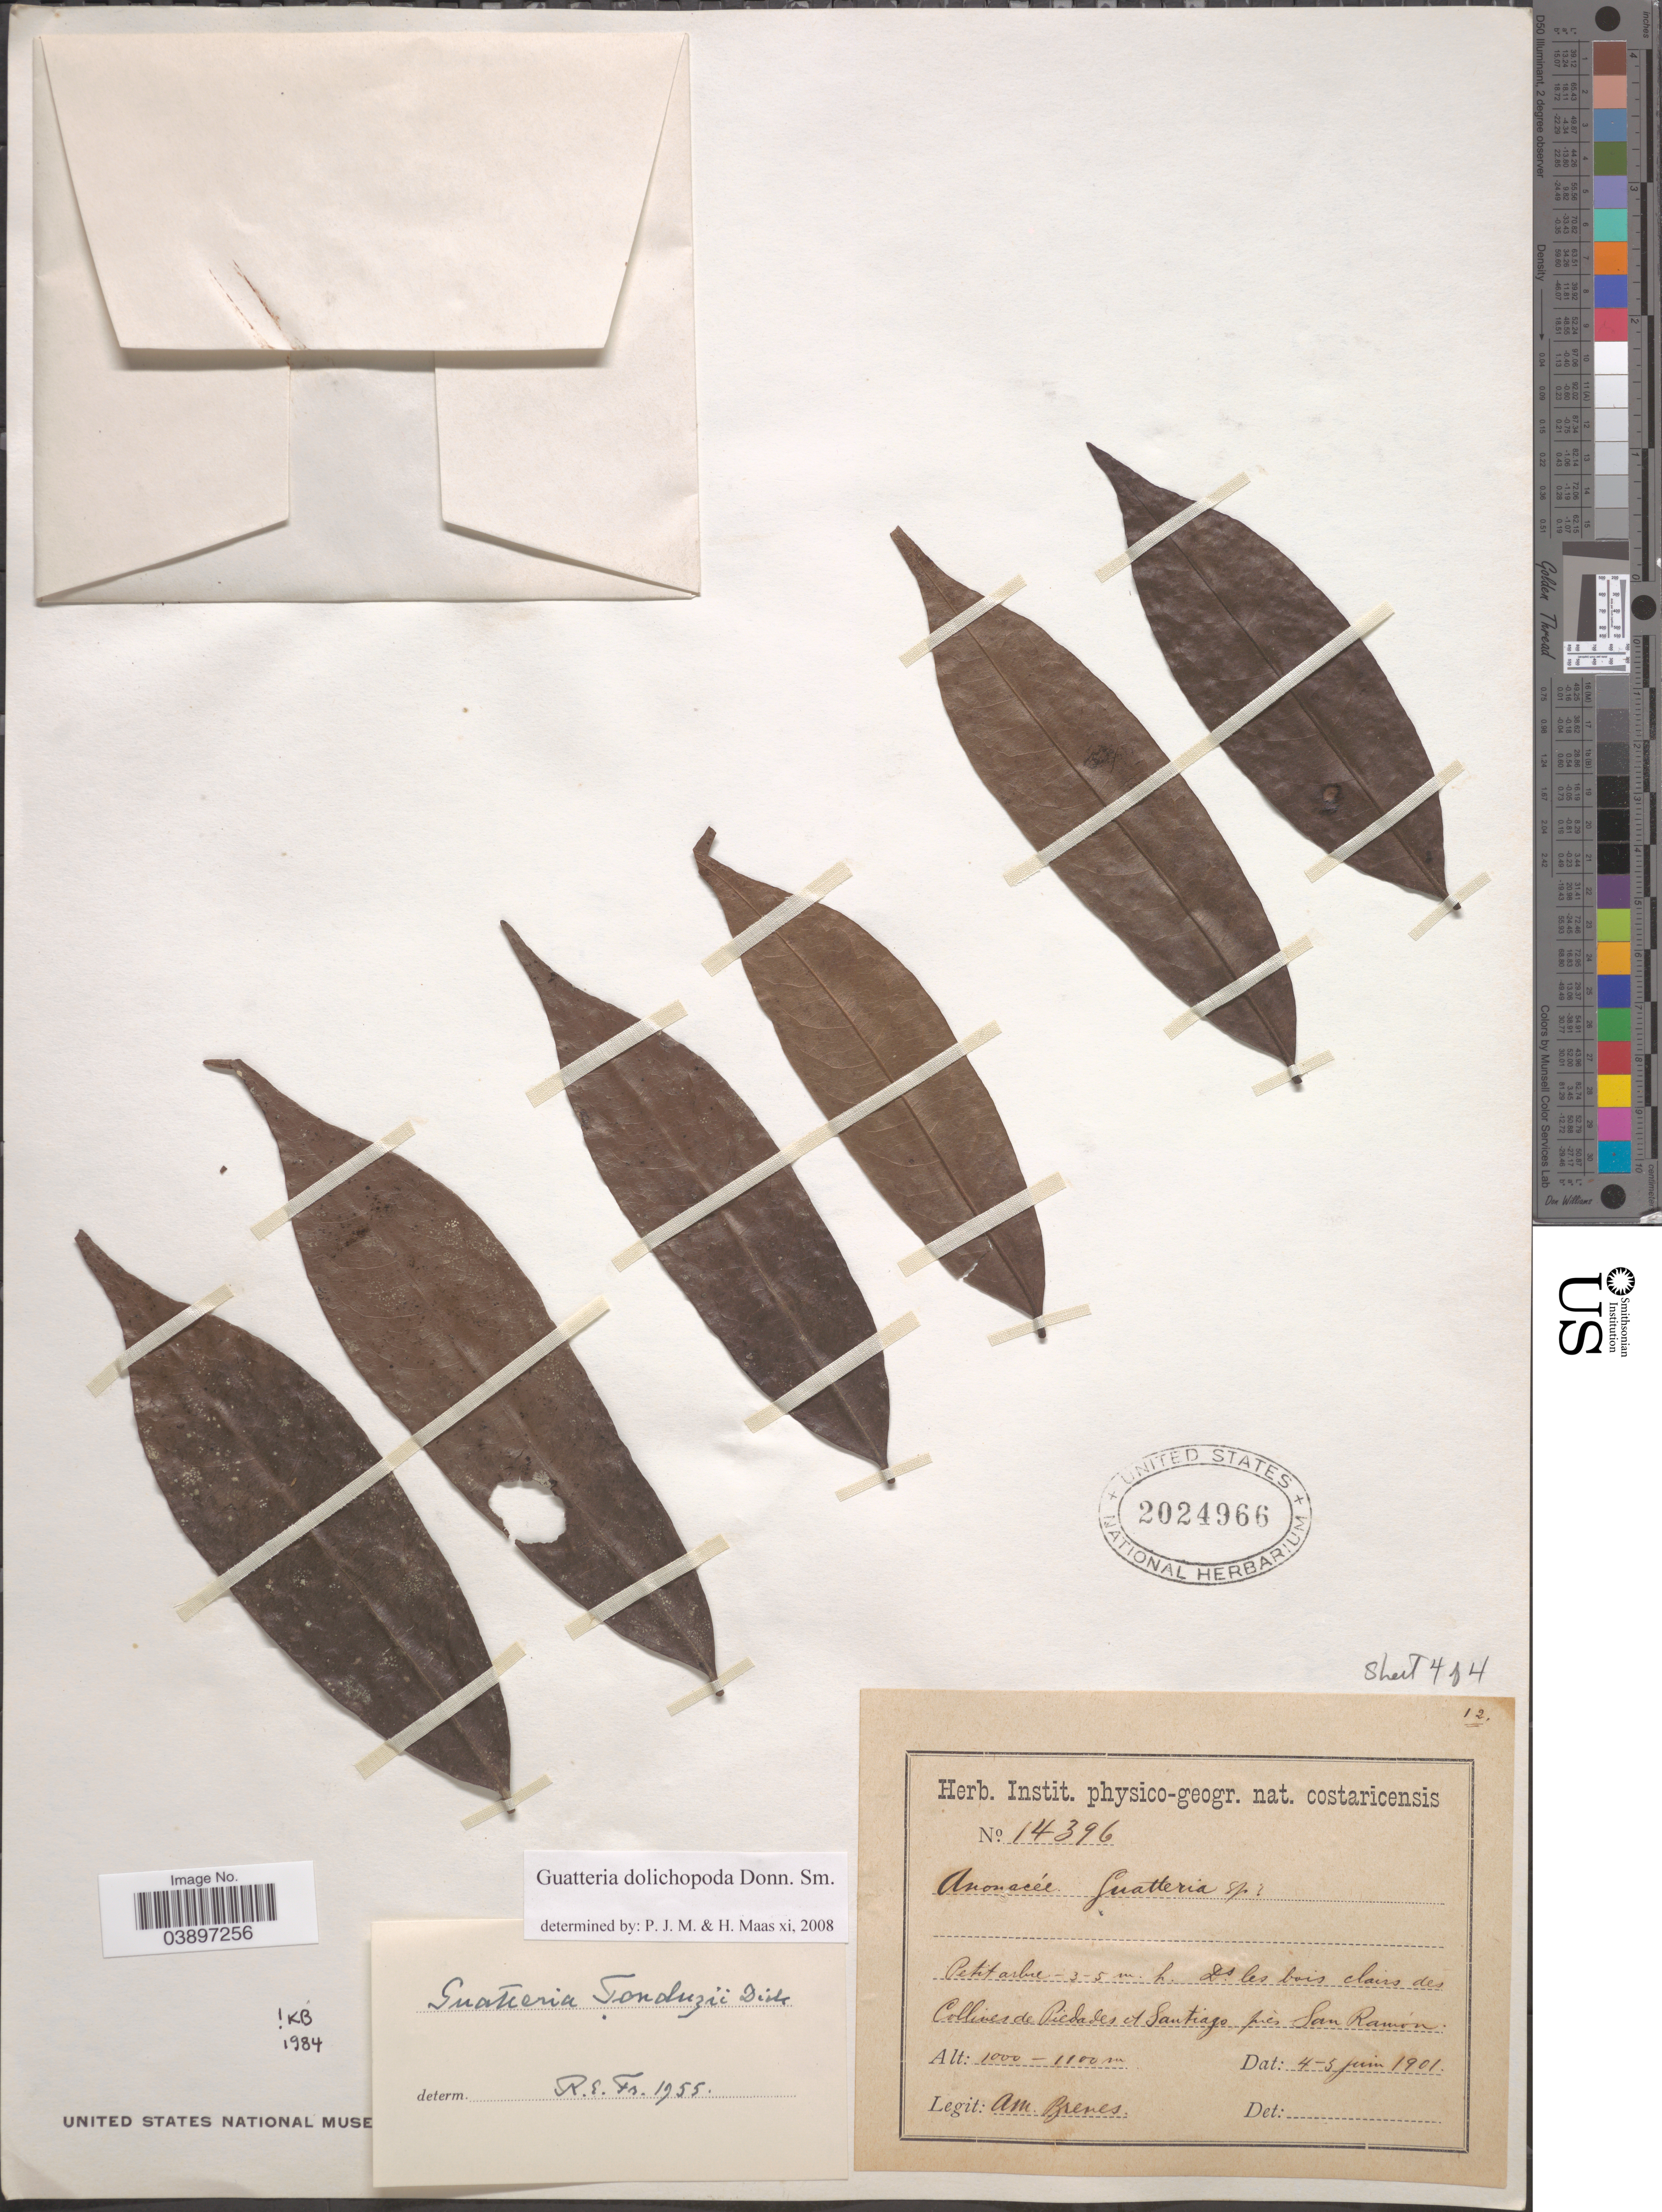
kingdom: Plantae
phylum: Tracheophyta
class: Magnoliopsida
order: Magnoliales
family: Annonaceae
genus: Guatteria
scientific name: Guatteria dolichopoda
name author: Donn. Sm.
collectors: A. Brenes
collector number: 14396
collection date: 1901-06-04/1901-06-05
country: Costa Rica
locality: Collines de Piedades et Santiago près San Ramón.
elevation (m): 1000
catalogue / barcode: US 2024966